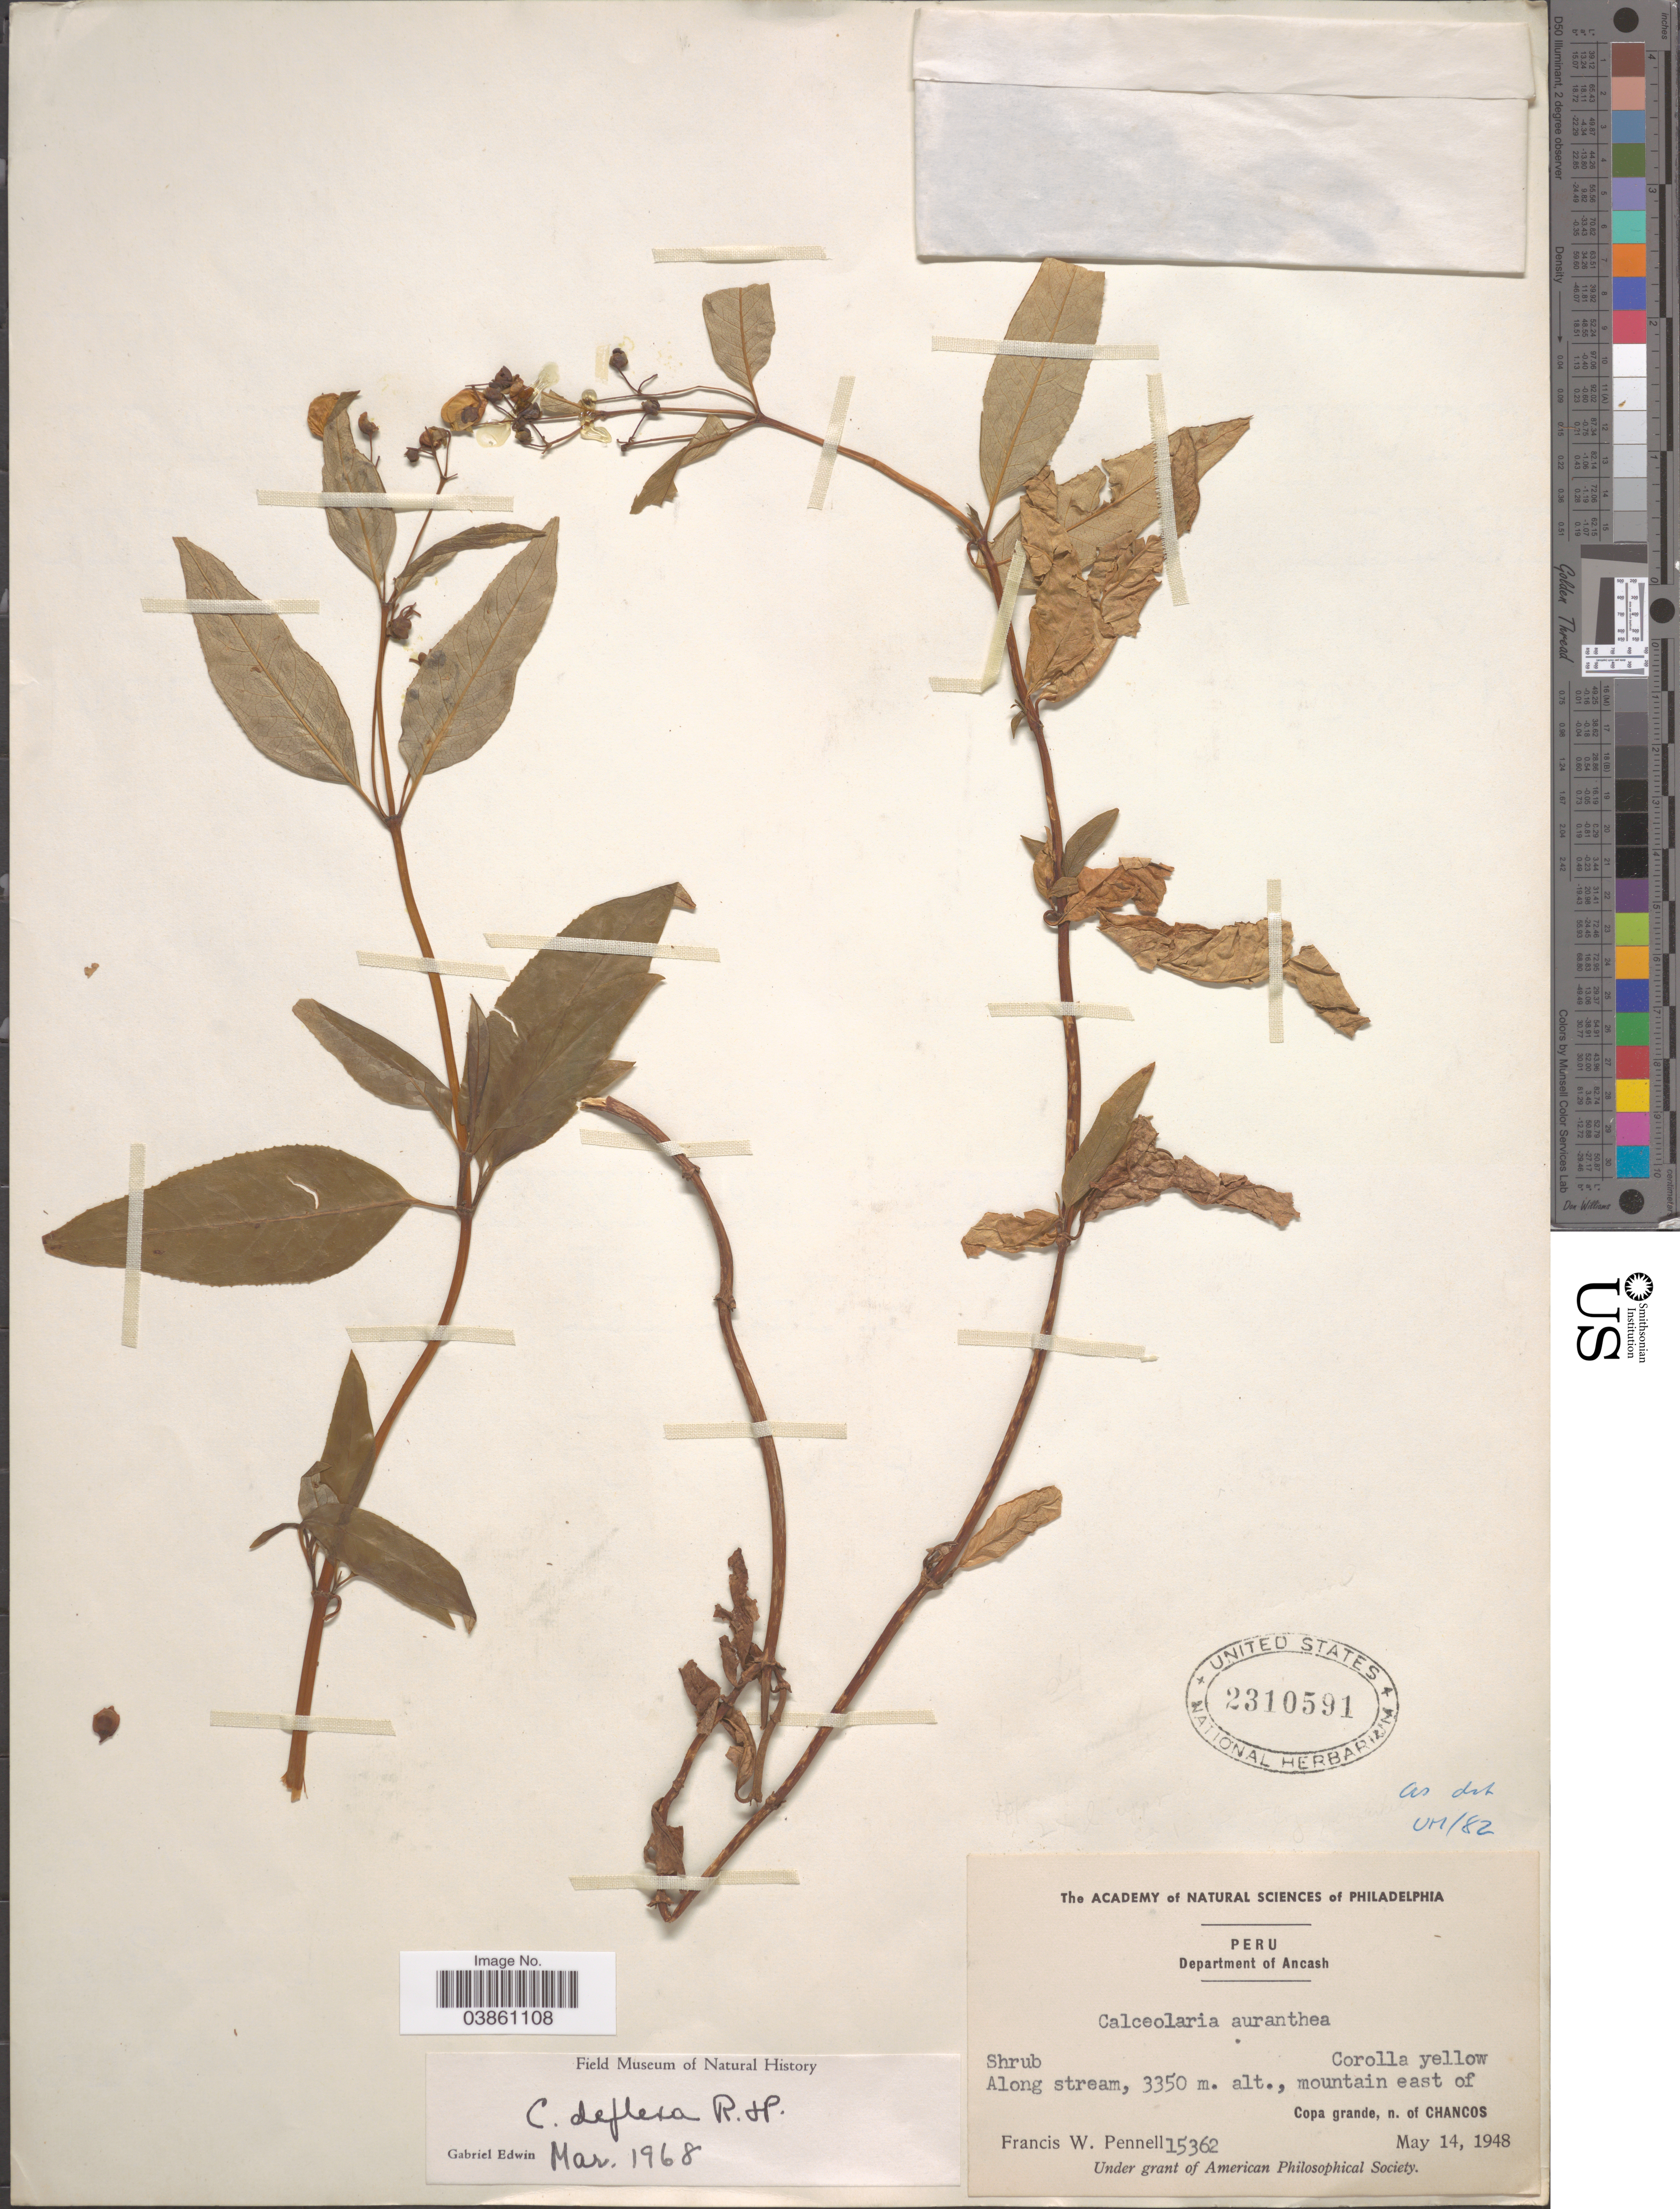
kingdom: Plantae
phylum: Tracheophyta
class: Magnoliopsida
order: Lamiales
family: Calceolariaceae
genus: Calceolaria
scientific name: Calceolaria deflexa subsp. deflexa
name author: Ruiz & Pav.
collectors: F. W. Pennell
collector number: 15362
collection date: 1948-05-14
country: Peru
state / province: Ancash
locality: Department of Ancash. Mountain east of Copa grande, n. of Chancos.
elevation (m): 3350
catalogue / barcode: US 2310591